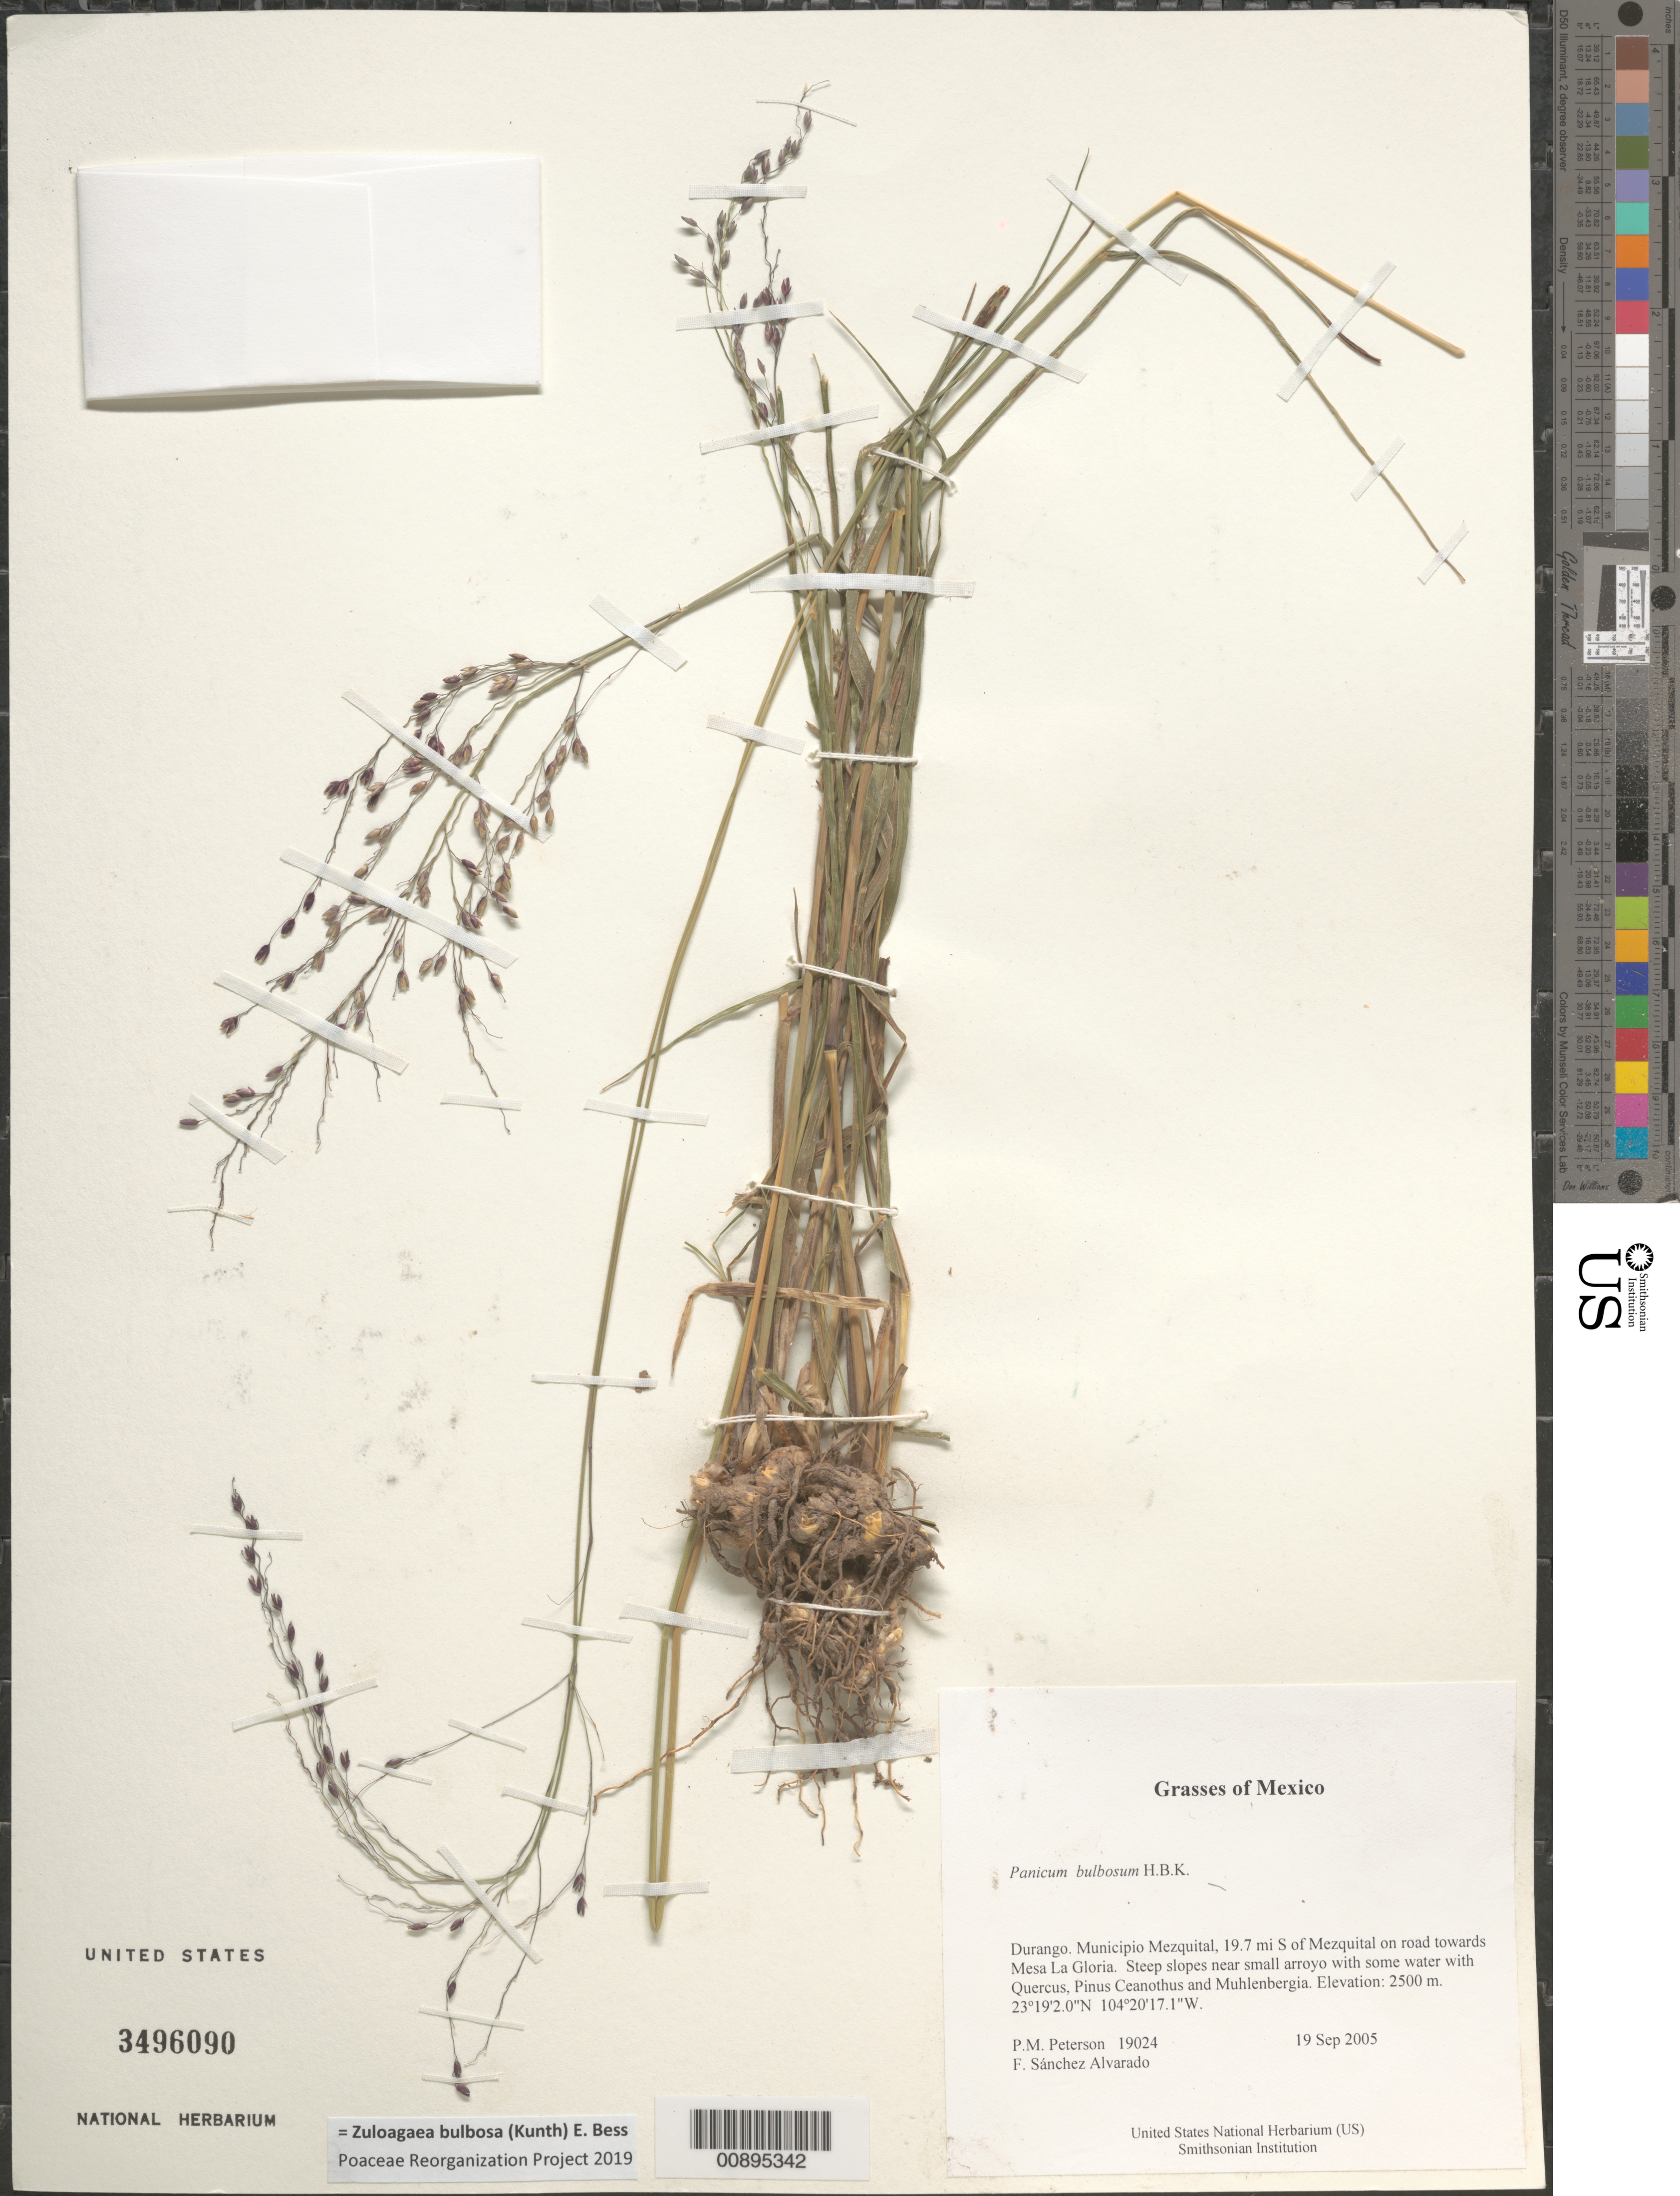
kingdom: Plantae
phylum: Tracheophyta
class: Liliopsida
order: Poales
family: Poaceae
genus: Panicum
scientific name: Panicum bulbosum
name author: Kunth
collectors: P. M. Peterson & F. Sánchez Alvarado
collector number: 19024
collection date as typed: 19 Sep 2005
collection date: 2005-09-19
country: Mexico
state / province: Durango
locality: Municipio Mezquital, 19.7 mi S of Mezquital on road towards Mesa La Gloria. Steep slopes near small arroyo with some water with Quercus, Pinus Ceanothus and Muhlenbergia.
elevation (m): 2500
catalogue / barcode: US 3496090